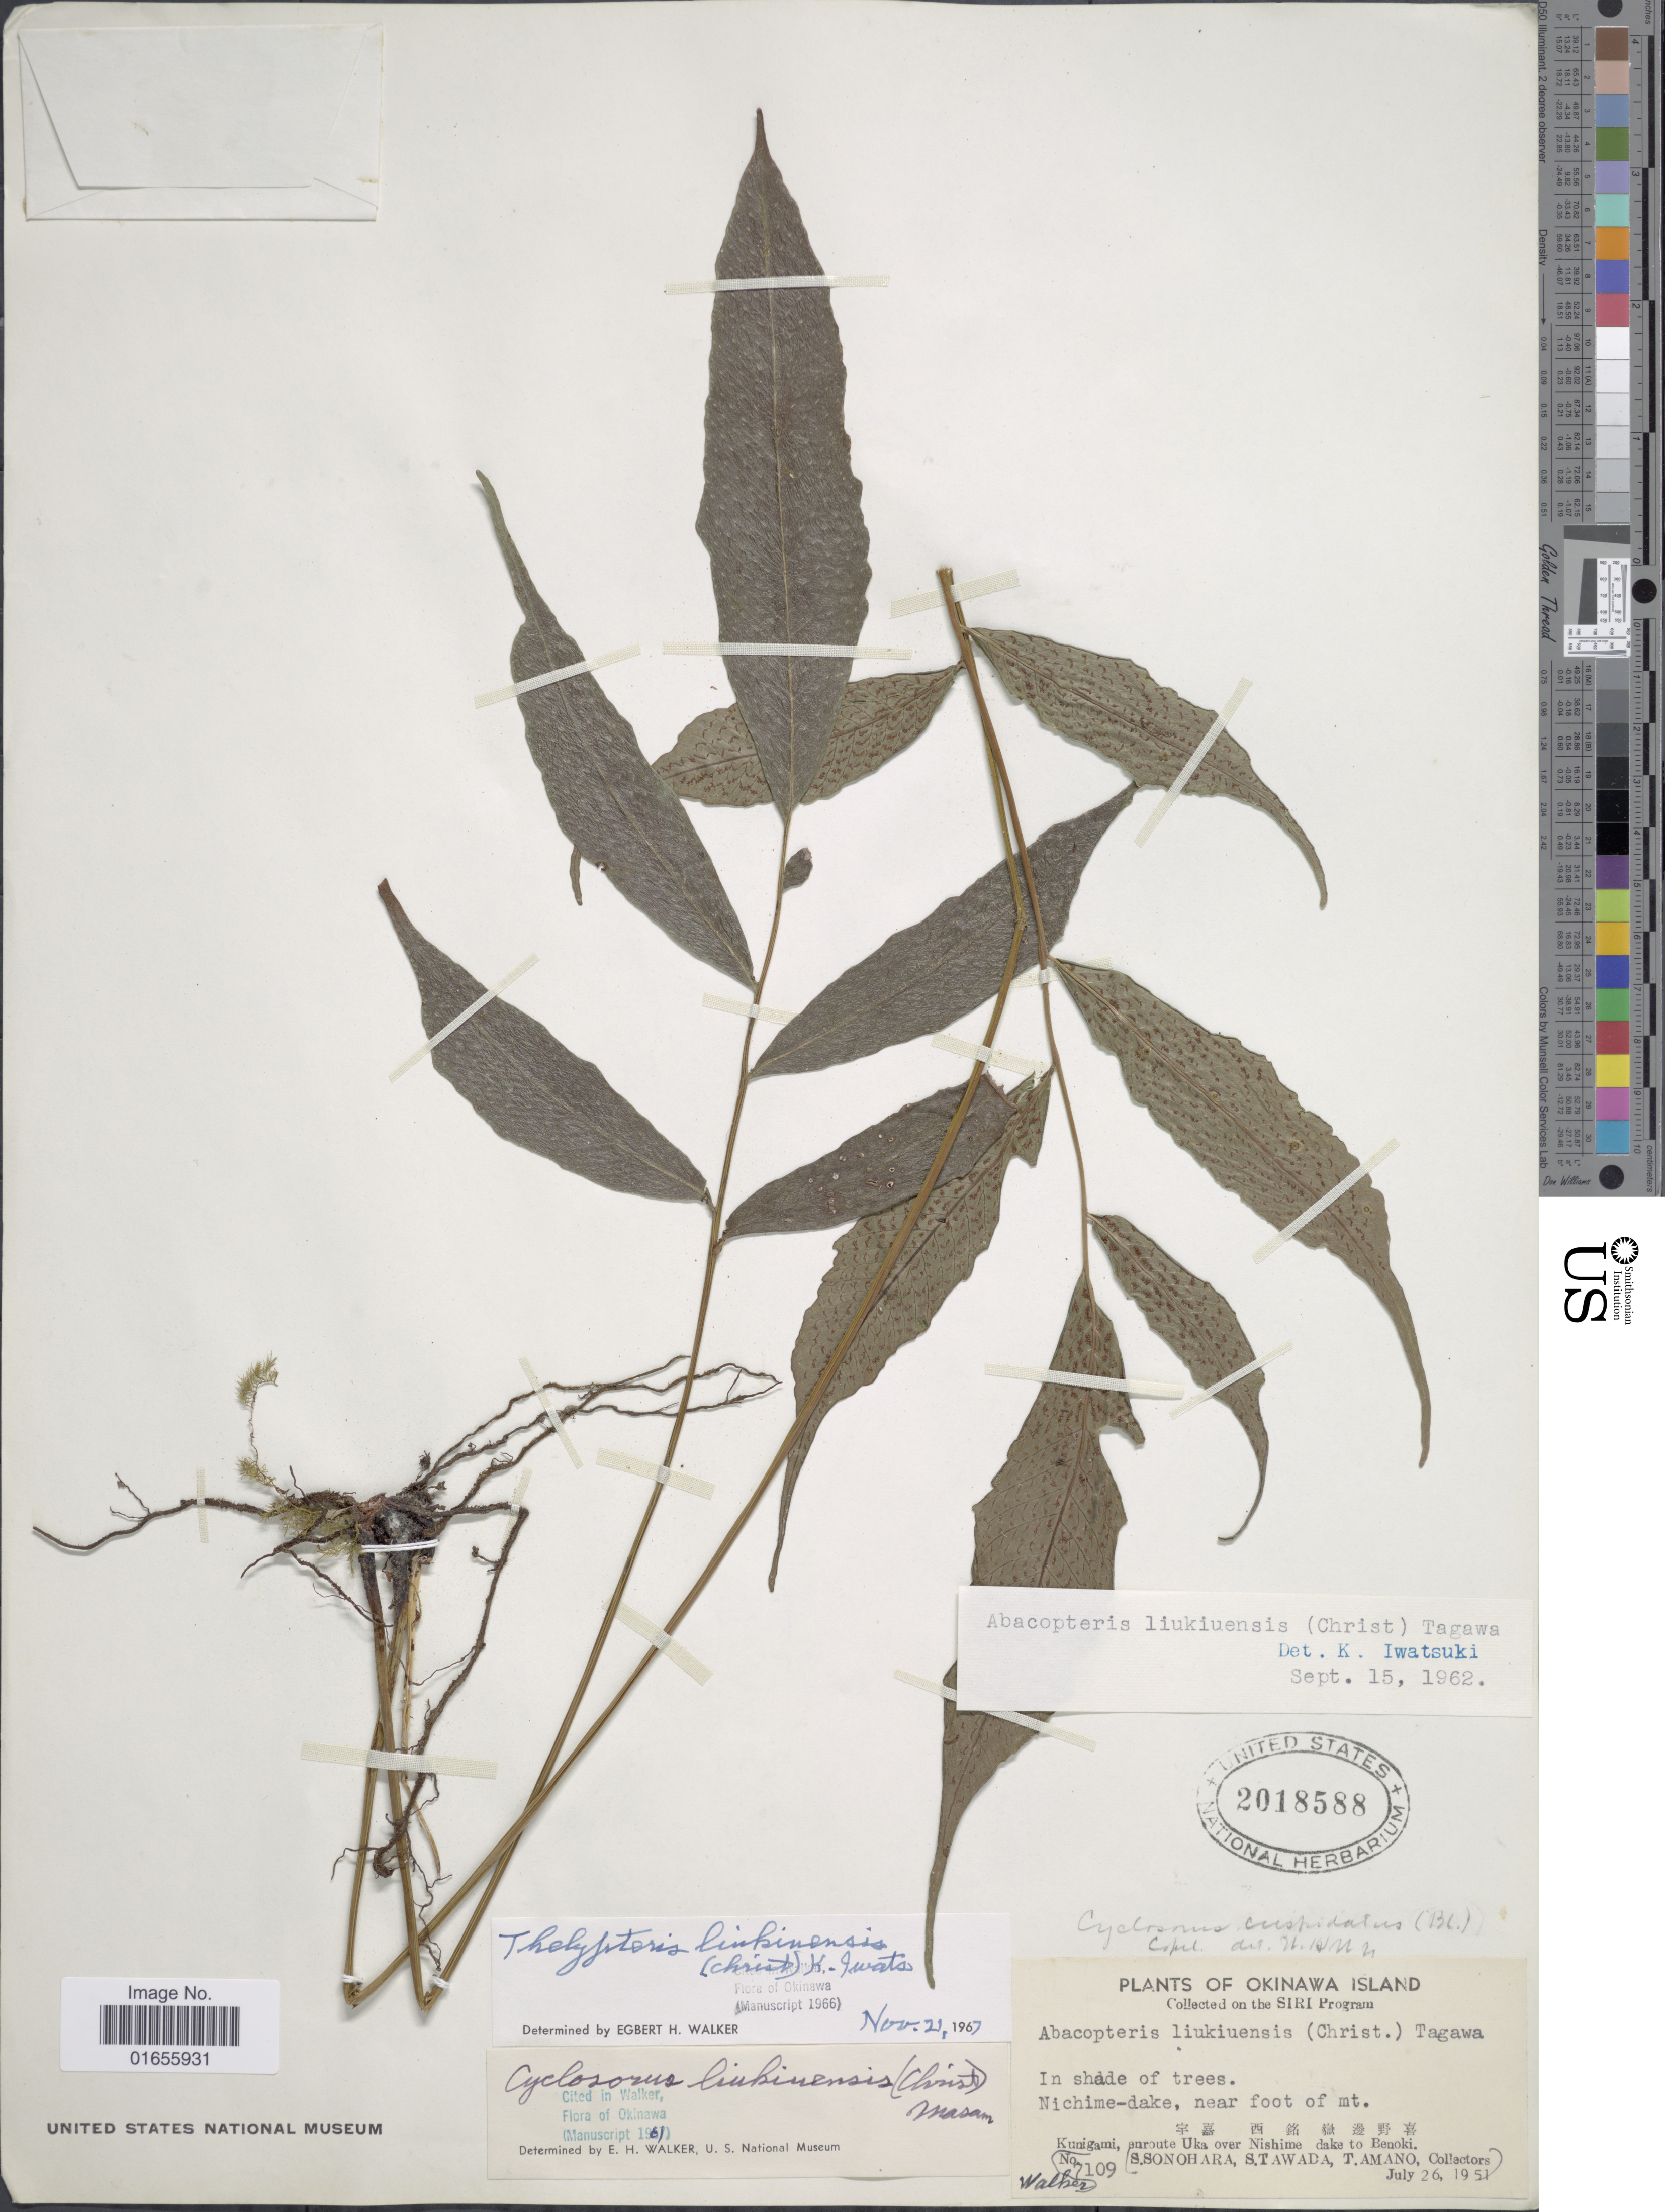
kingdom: Plantae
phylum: Tracheophyta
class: Polypodiopsida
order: Polypodiales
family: Thelypteridaceae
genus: Pronephrium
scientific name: Pronephrium liukiuense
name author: (C. Chr.) K. Iwats.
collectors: S. Sonohara, S. Tawada & T. Amano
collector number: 7109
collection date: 1951-07-26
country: Japan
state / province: Okinawa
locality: Okinawa Island, Nichime - dake, near foot of mt. , Kunigami, enroute Uka over Nishime dake to Benoki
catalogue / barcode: US 2018588